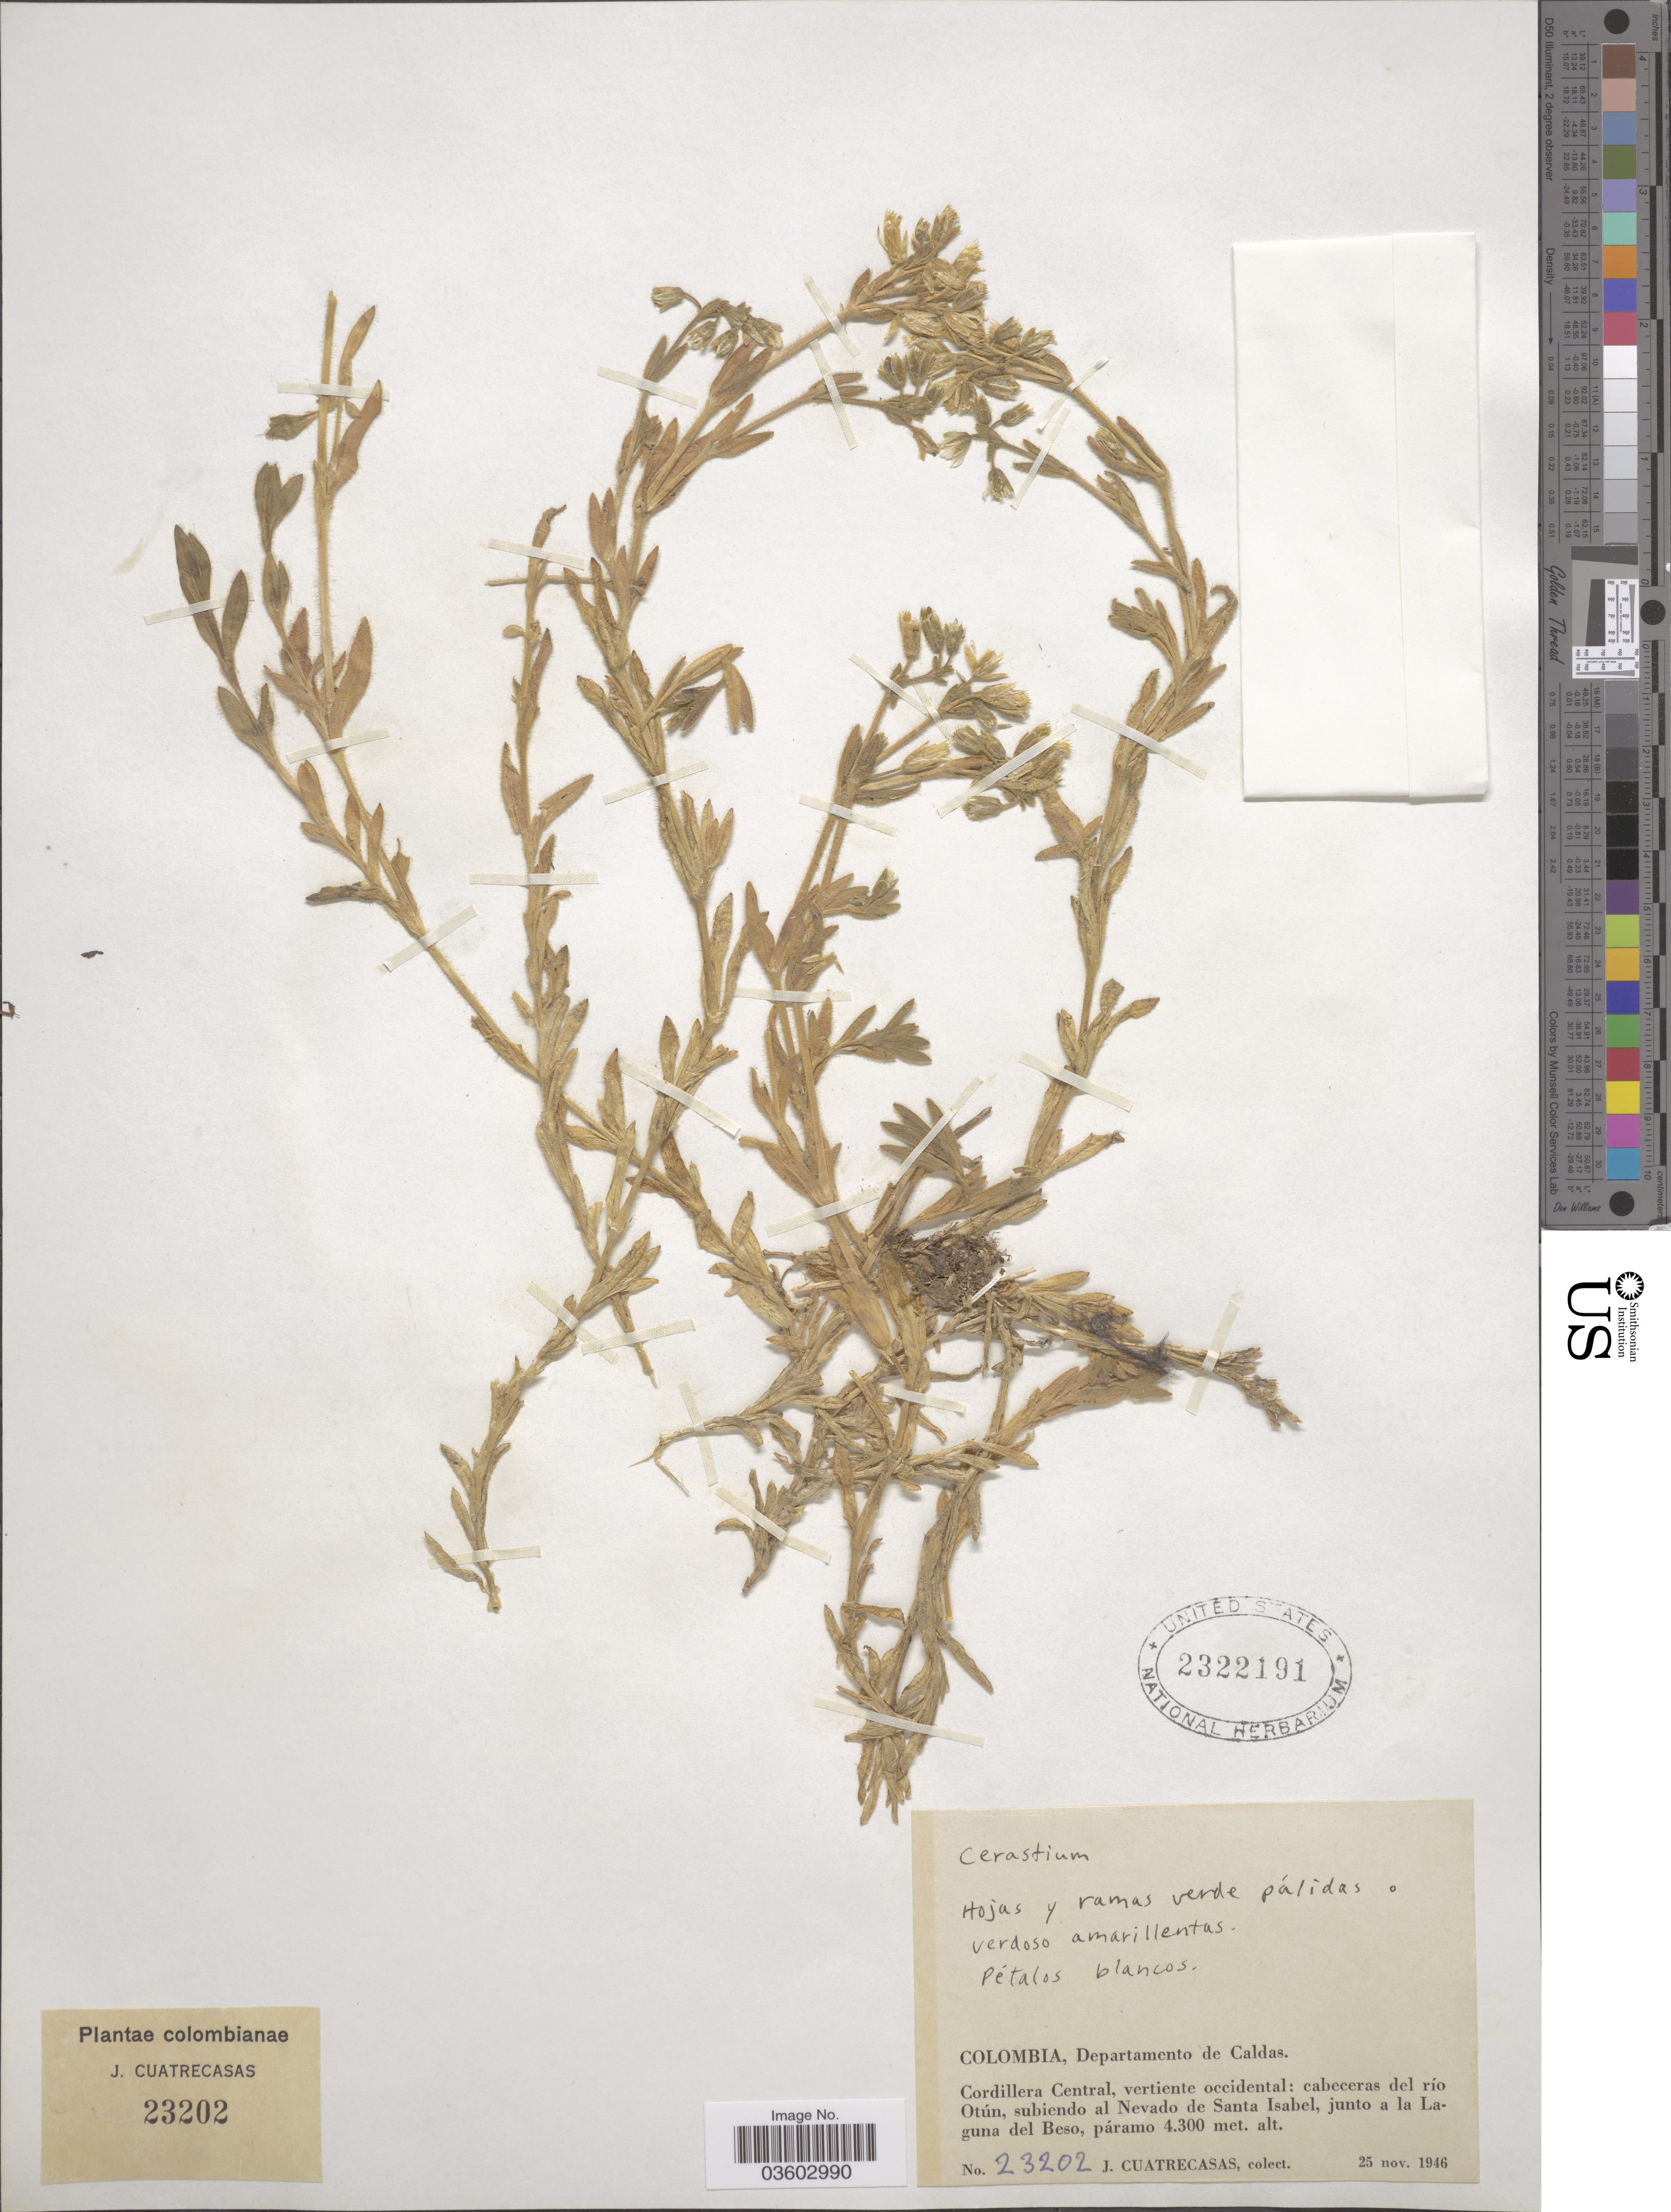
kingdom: Plantae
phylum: Tracheophyta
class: Magnoliopsida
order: Caryophyllales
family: Caryophyllaceae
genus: Cerastium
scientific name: Cerastium sp.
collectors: J. Cuatrecasas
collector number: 23202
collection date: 1946-11-25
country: Colombia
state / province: Caldas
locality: Departamento de Caldas. Cordillera Central, vertiente occidental: cabeceras del río Otún, subiendo al Nevado de Santa Isabel, junto a la Laguna del Beso, páramo.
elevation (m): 4300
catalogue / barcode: US 2322191